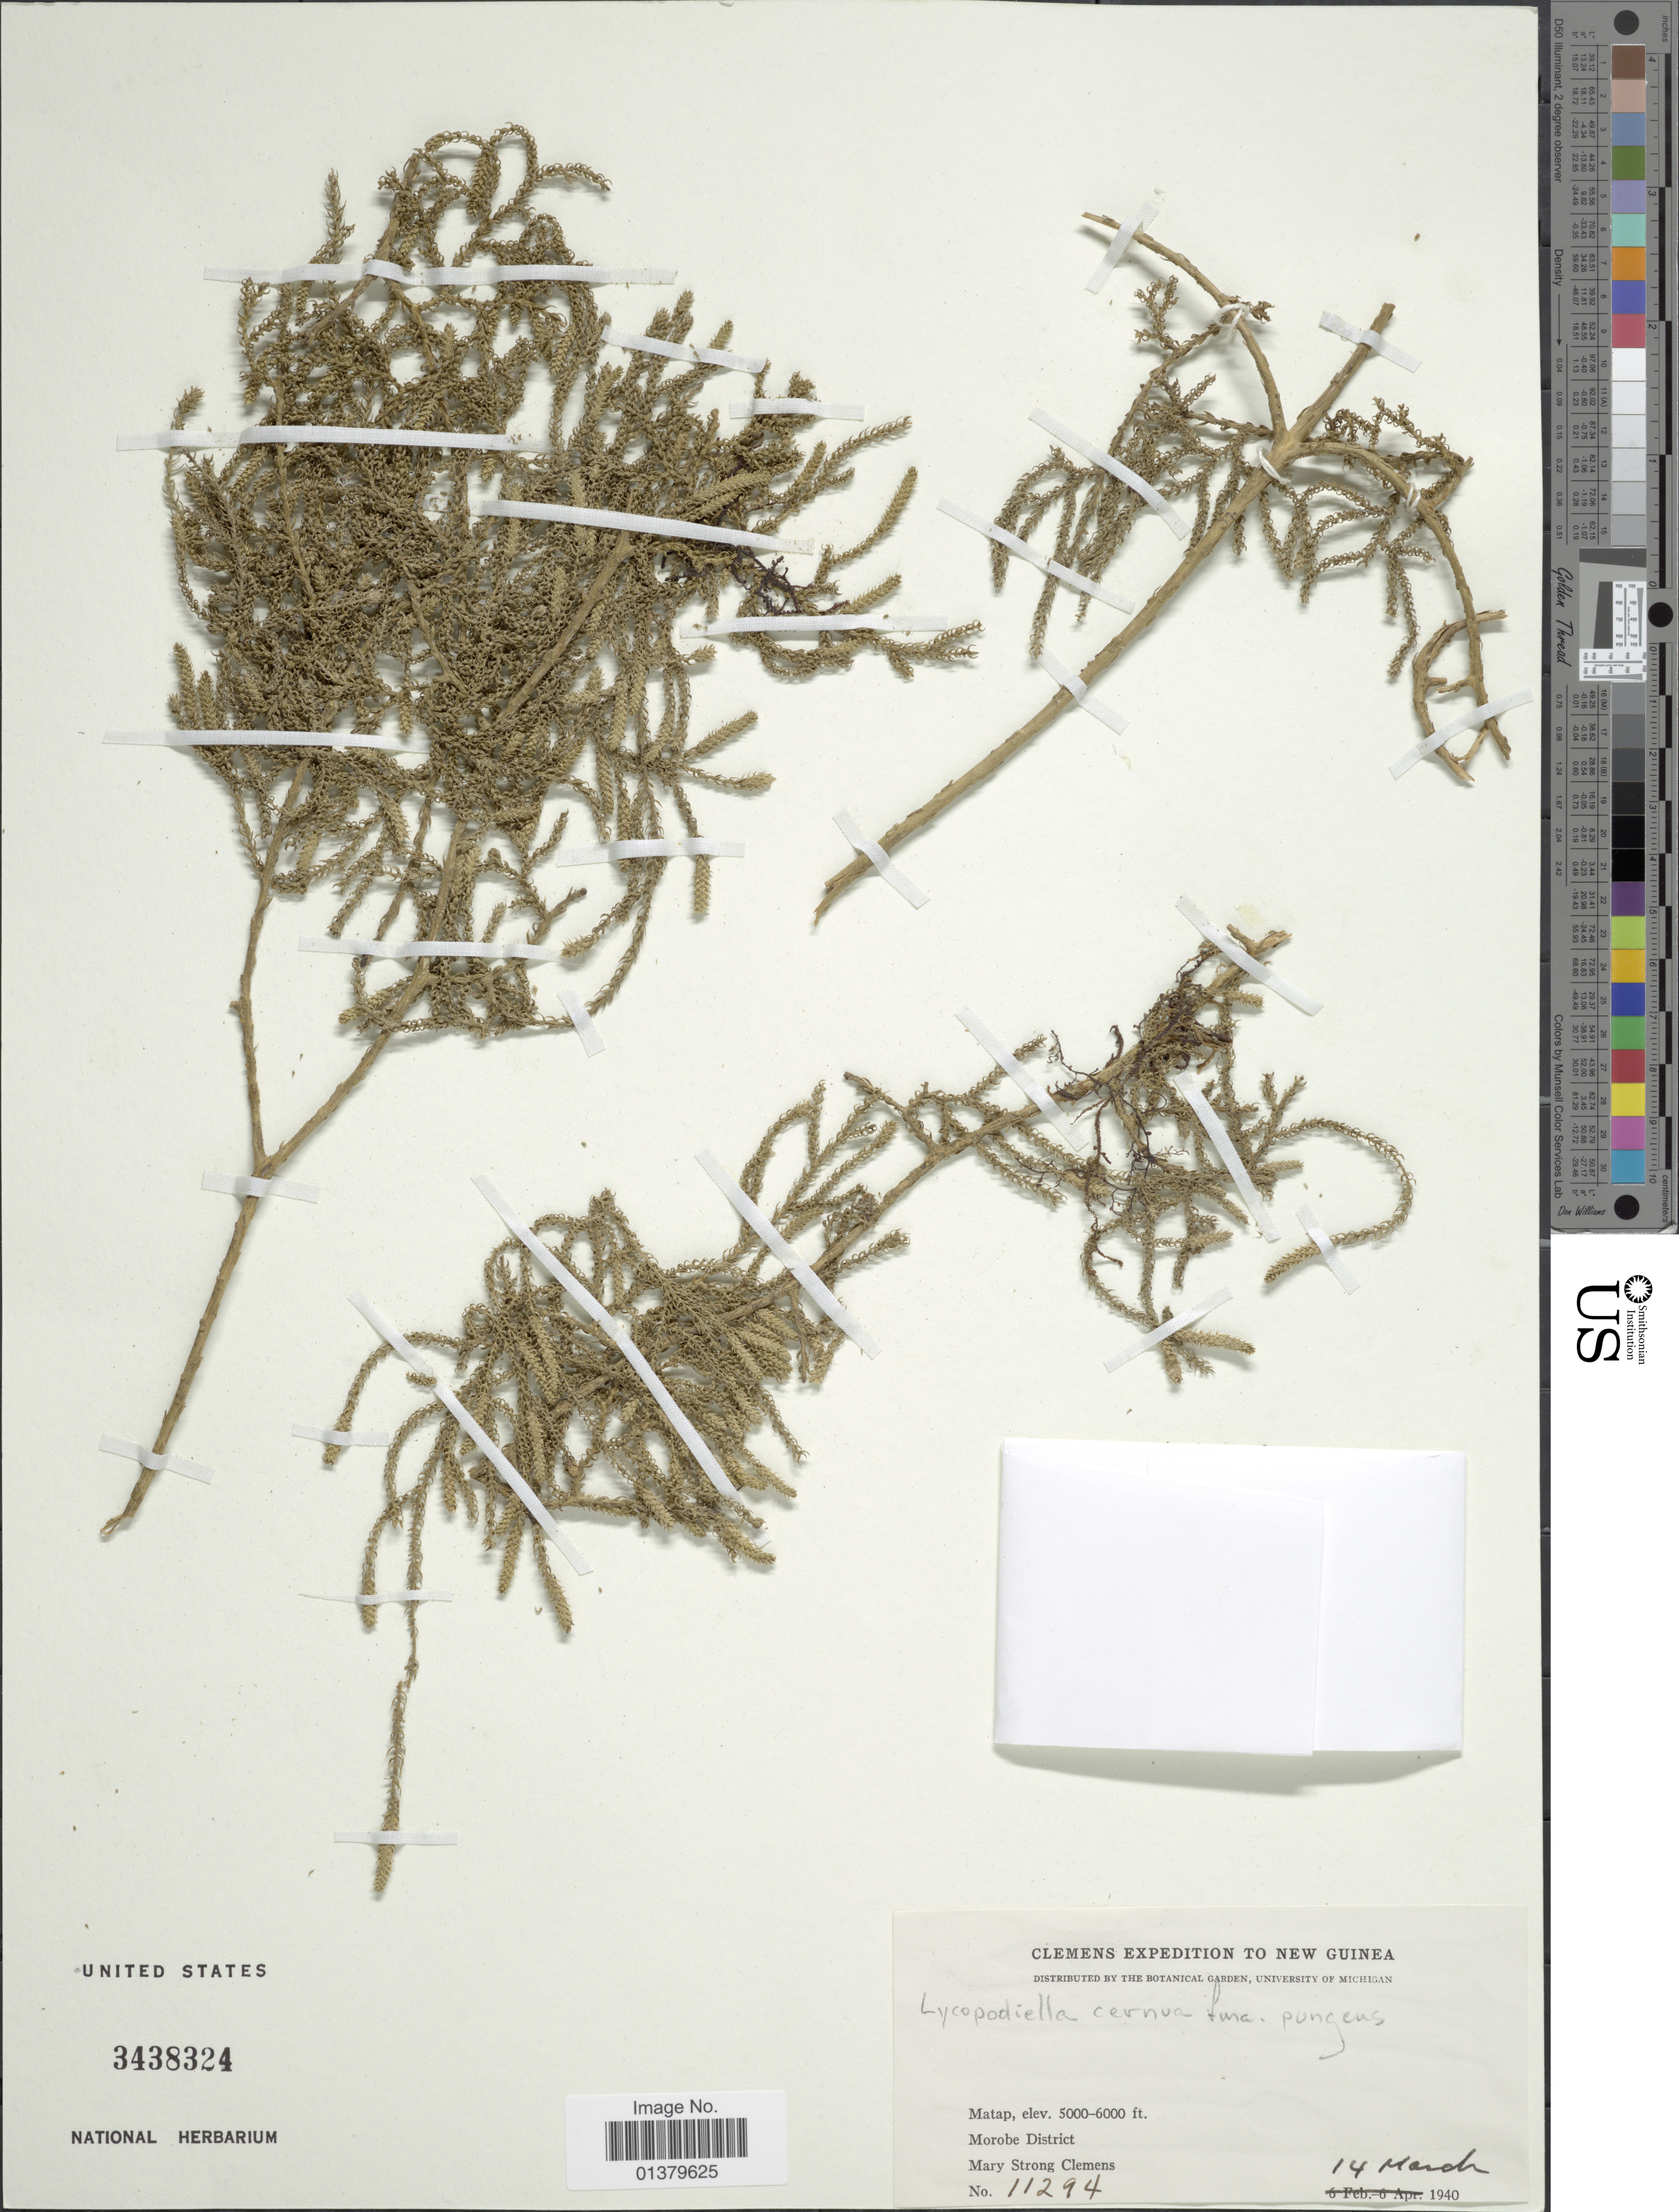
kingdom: Plantae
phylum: Tracheophyta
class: Lycopodiopsida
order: Lycopodiales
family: Lycopodiaceae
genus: Palhinhaea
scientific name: Palhinhaea cernua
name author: (L.) Vasc. & Franco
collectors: M. S. Clemens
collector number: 11294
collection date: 1940-03-14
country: Papua New Guinea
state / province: Morobe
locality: Matap, Morobe District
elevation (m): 1524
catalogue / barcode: US 3438324